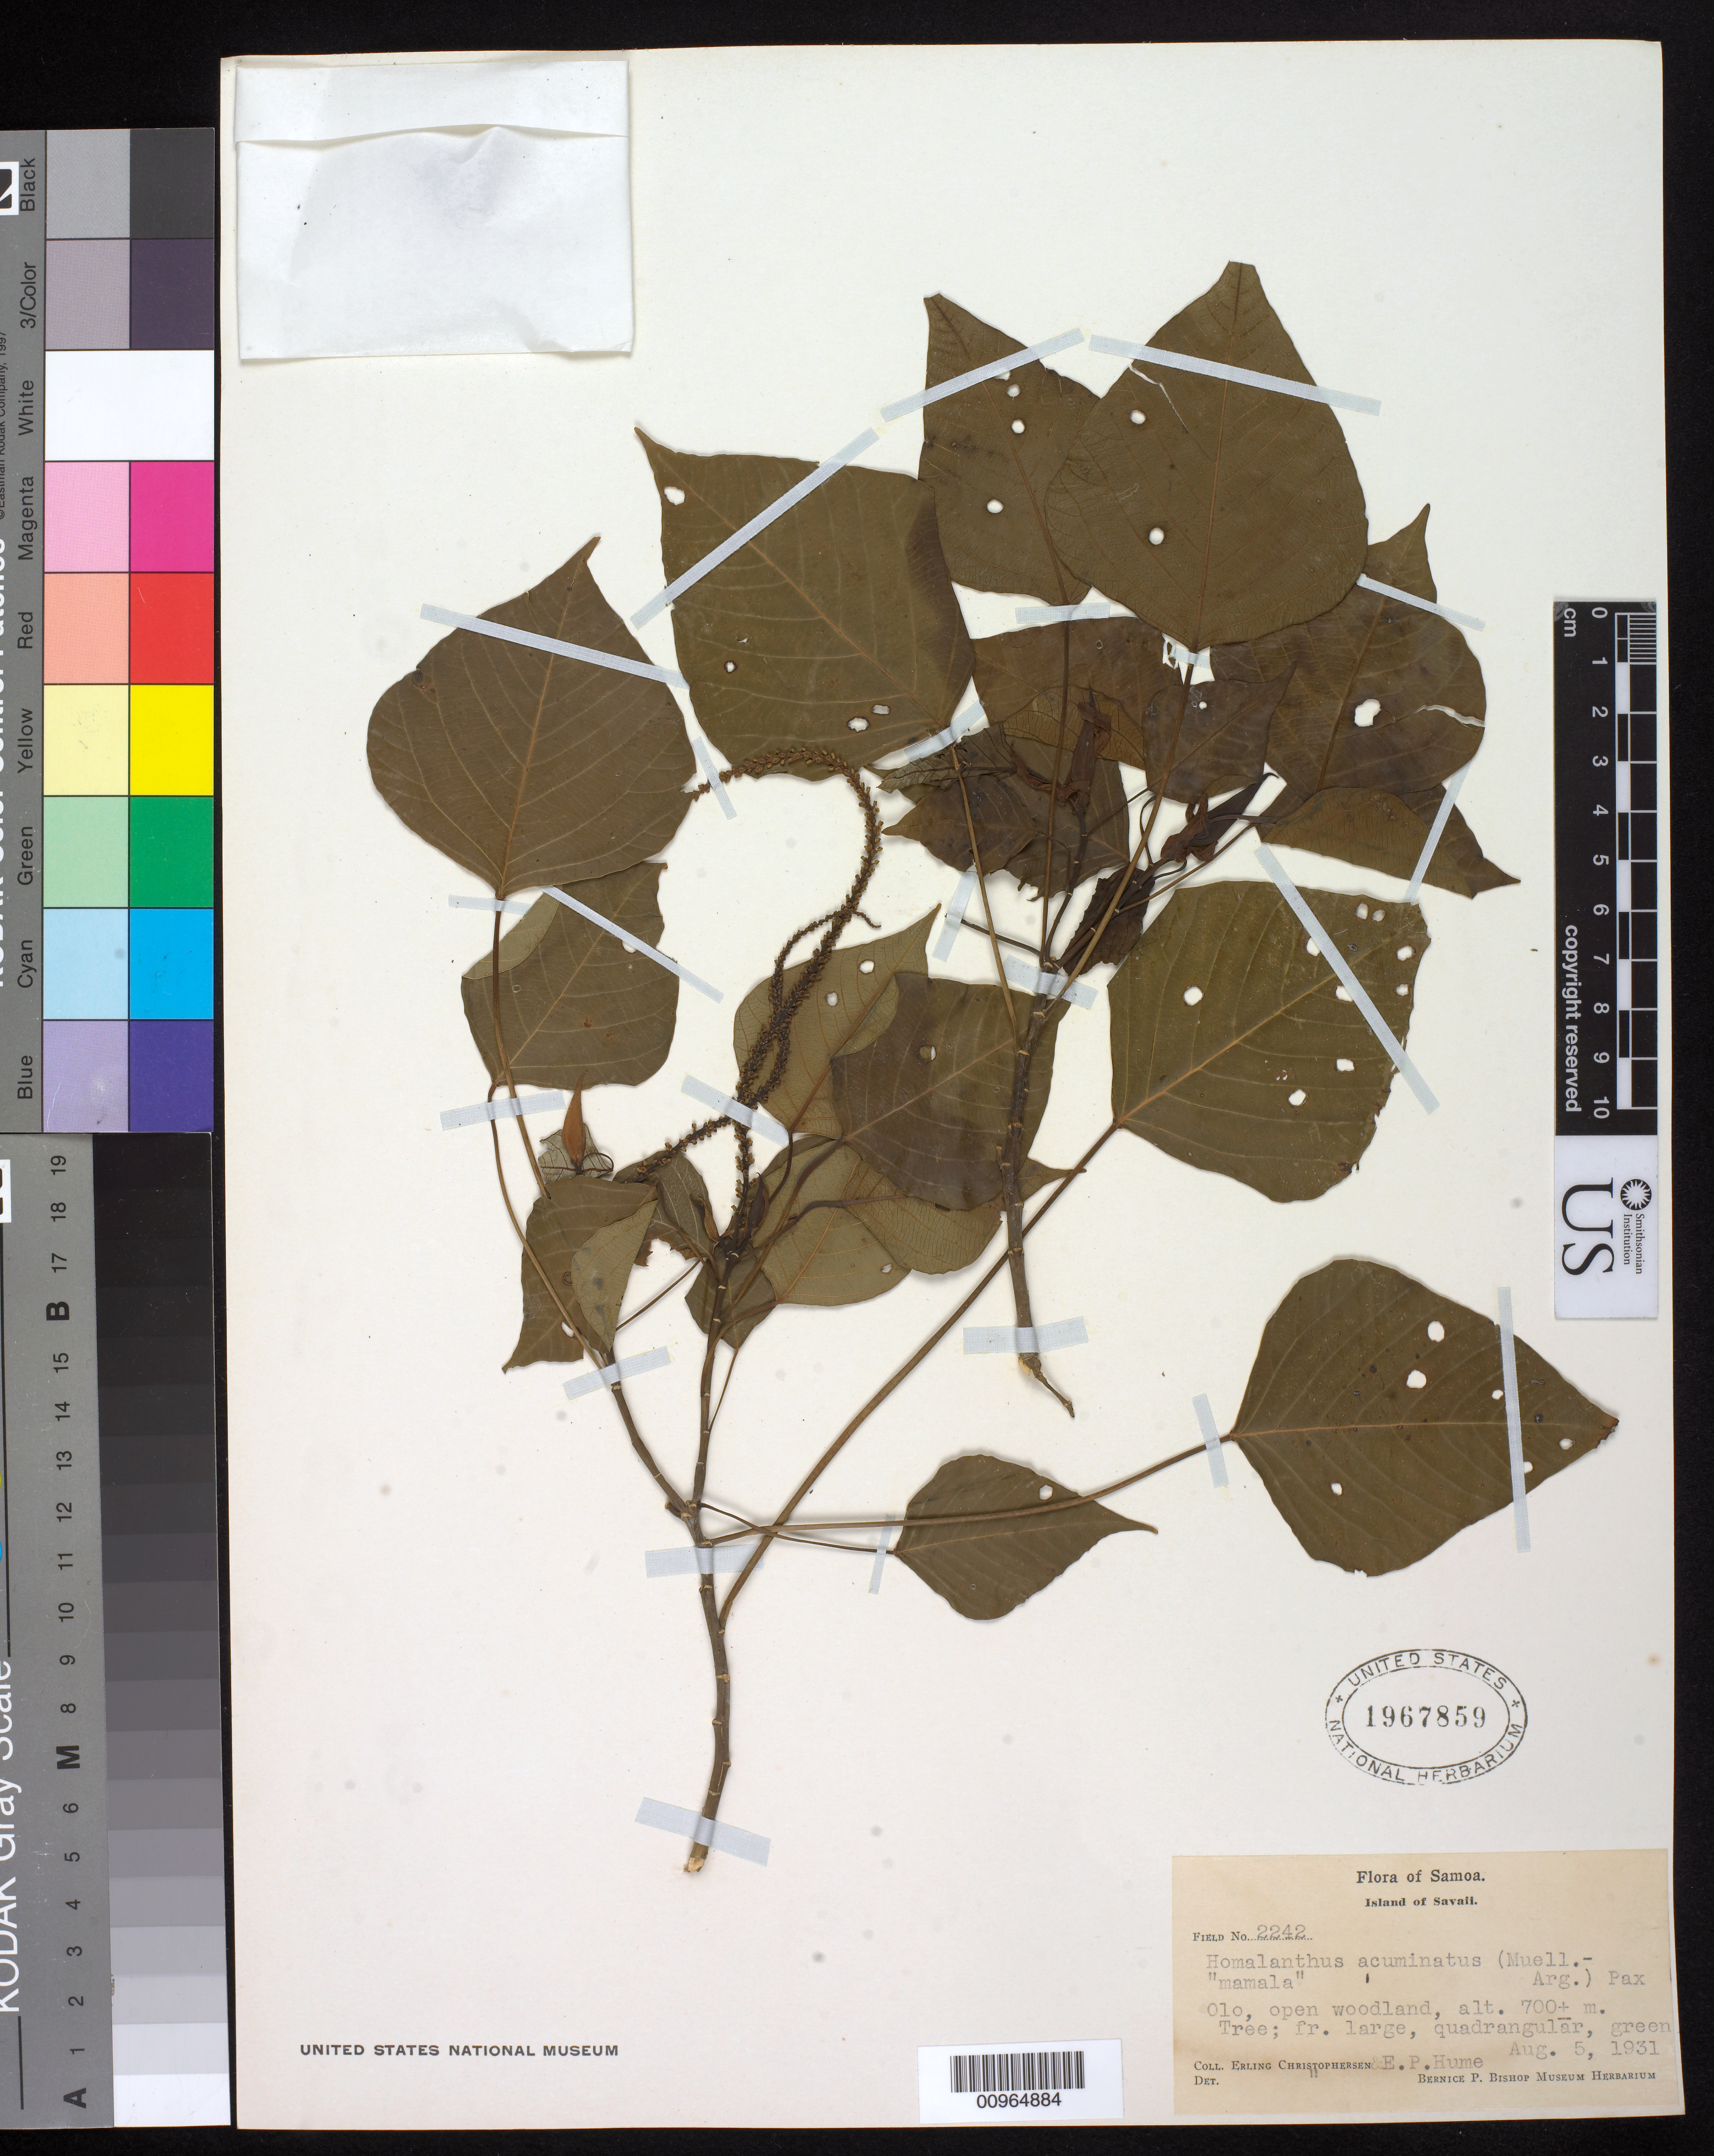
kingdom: Plantae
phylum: Tracheophyta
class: Magnoliopsida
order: Malpighiales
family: Euphorbiaceae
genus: Homalanthus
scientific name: Homalanthus acuminatus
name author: (Müll. Arg.) Pax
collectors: E. Christophersen & E. Hume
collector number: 2242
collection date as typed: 05 Aug 1931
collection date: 1931-08-05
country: Samoa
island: Savai'i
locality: Olo, open woodland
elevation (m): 700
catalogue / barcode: US 1967859